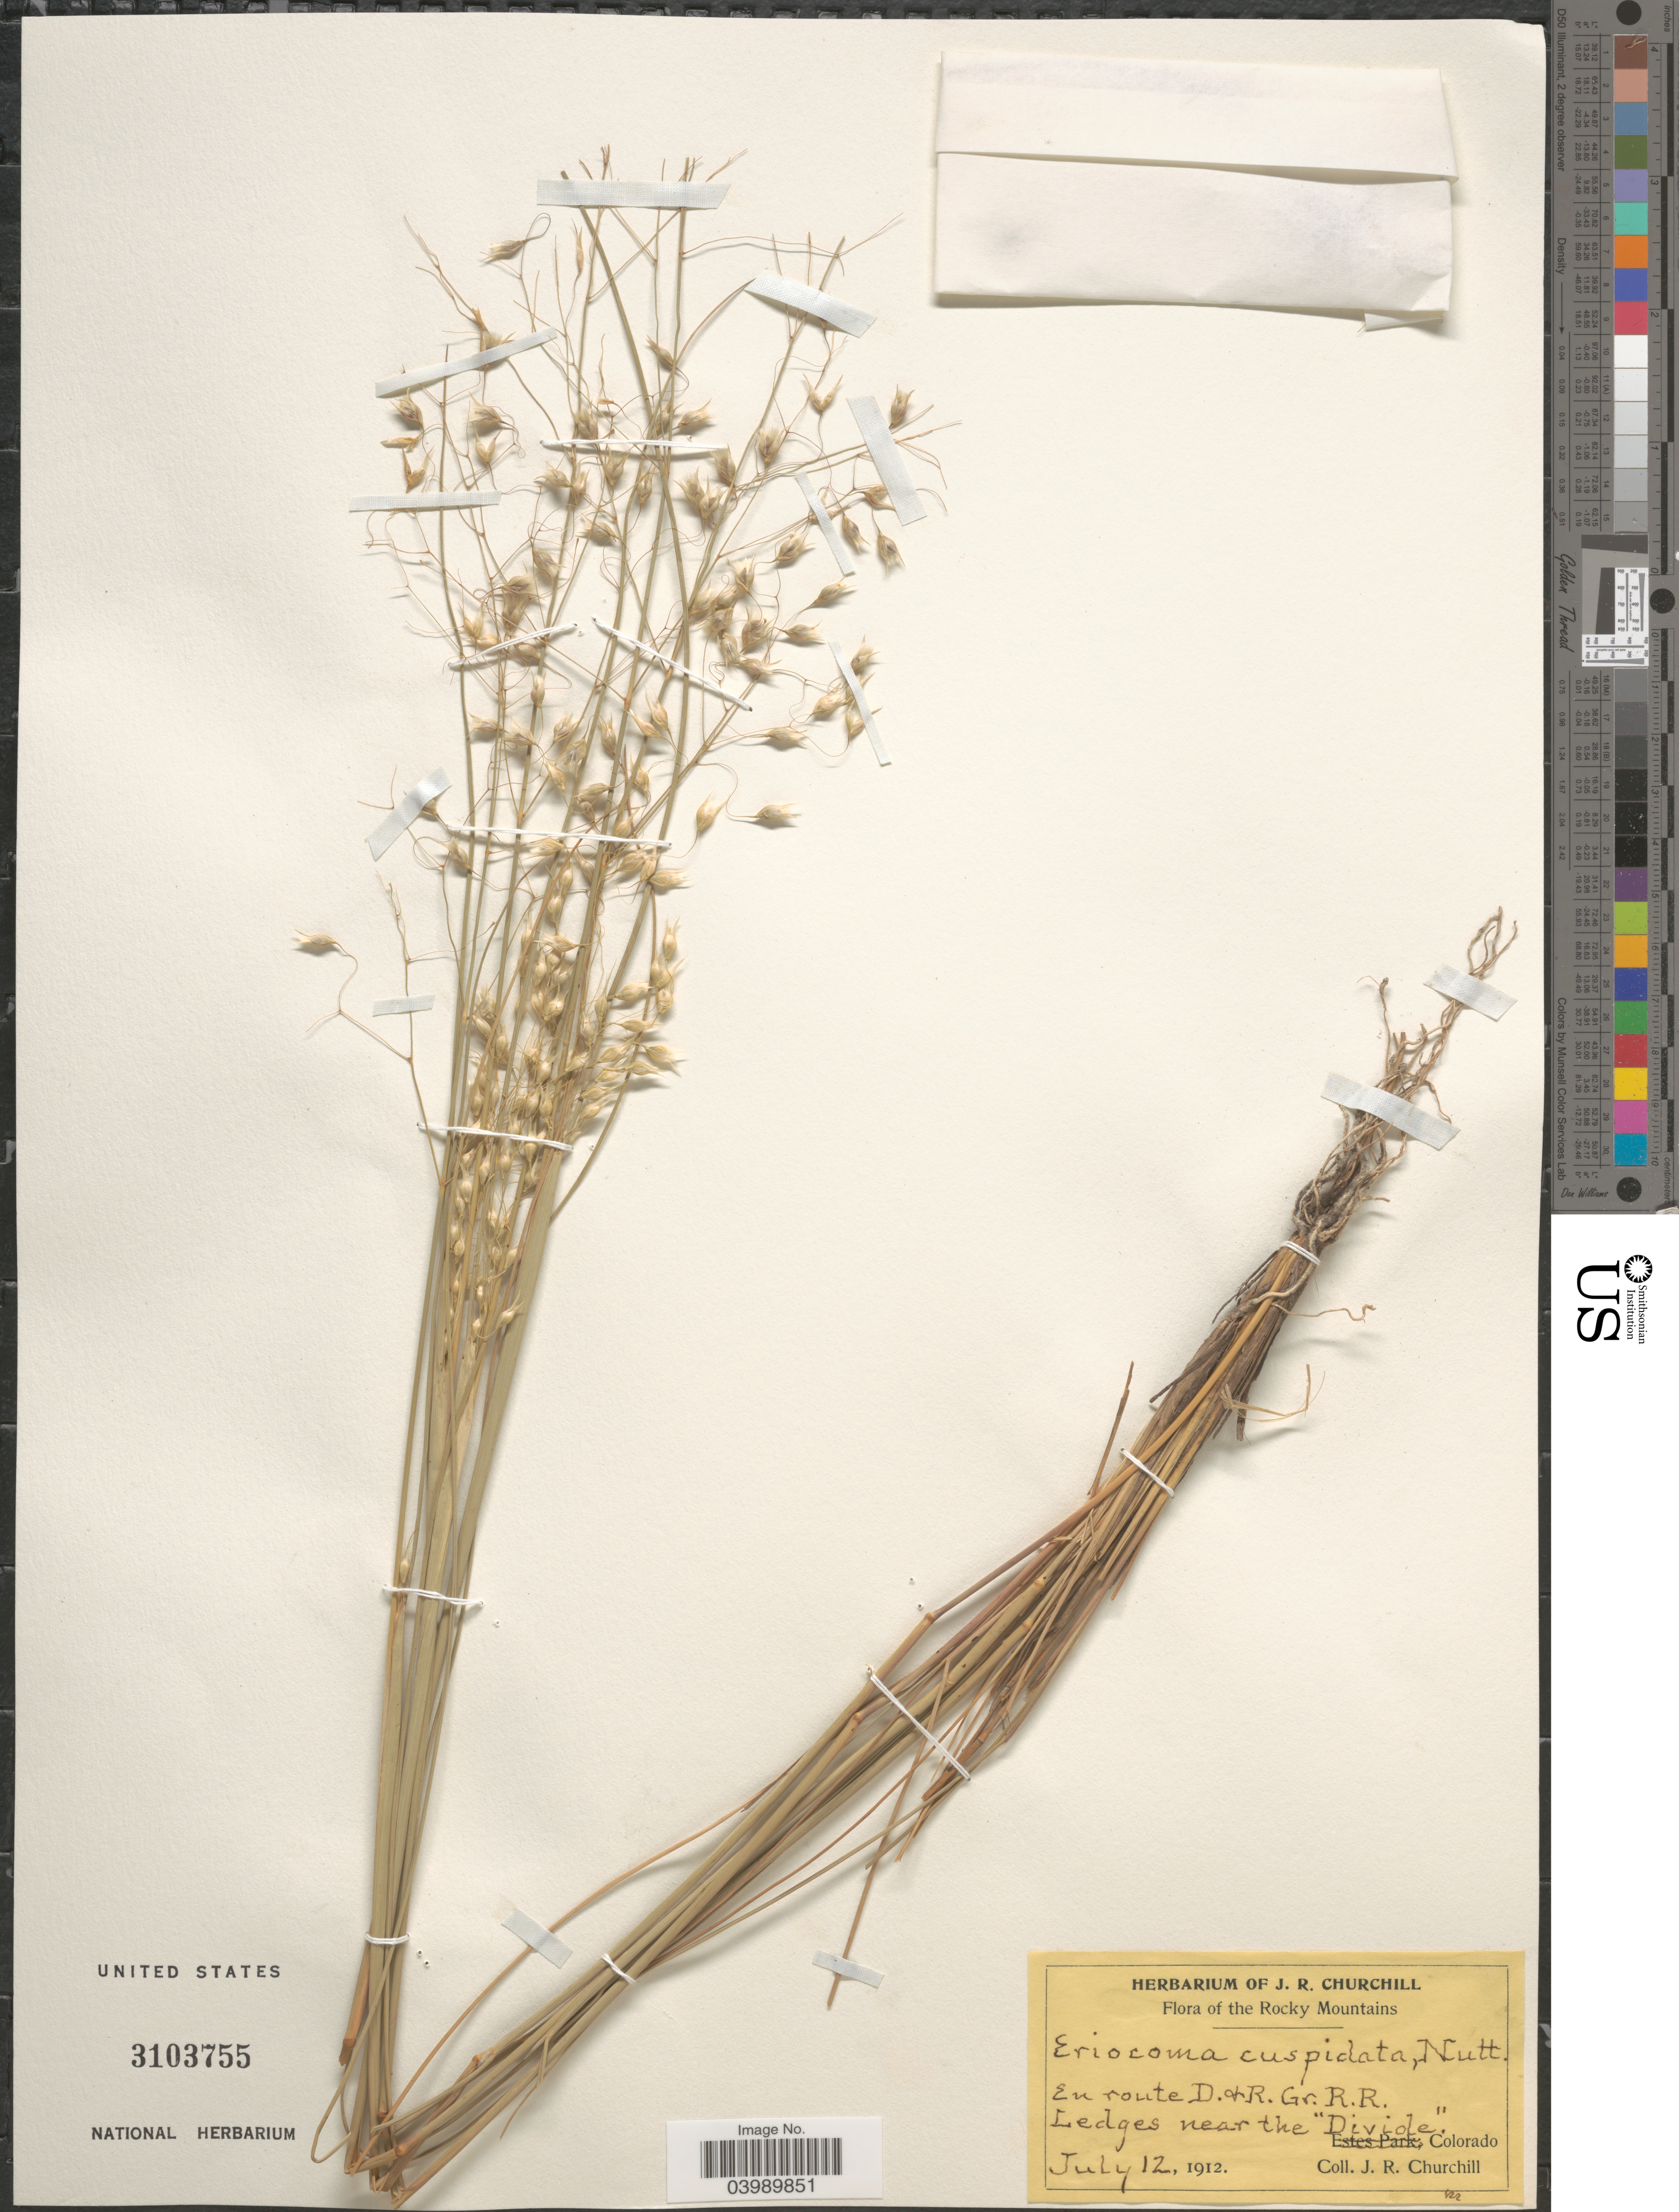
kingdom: Plantae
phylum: Tracheophyta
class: Liliopsida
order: Poales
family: Poaceae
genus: Eriocoma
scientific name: Eriocoma hymenoides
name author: (Roem. & Schult.) Rydb.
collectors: J. Churchill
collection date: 1912-07-12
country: United States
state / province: Colorado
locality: Rocky Mountains. Enroute D.+R.Gr. R.R. Ledges near the "Divide".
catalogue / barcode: US 3103755